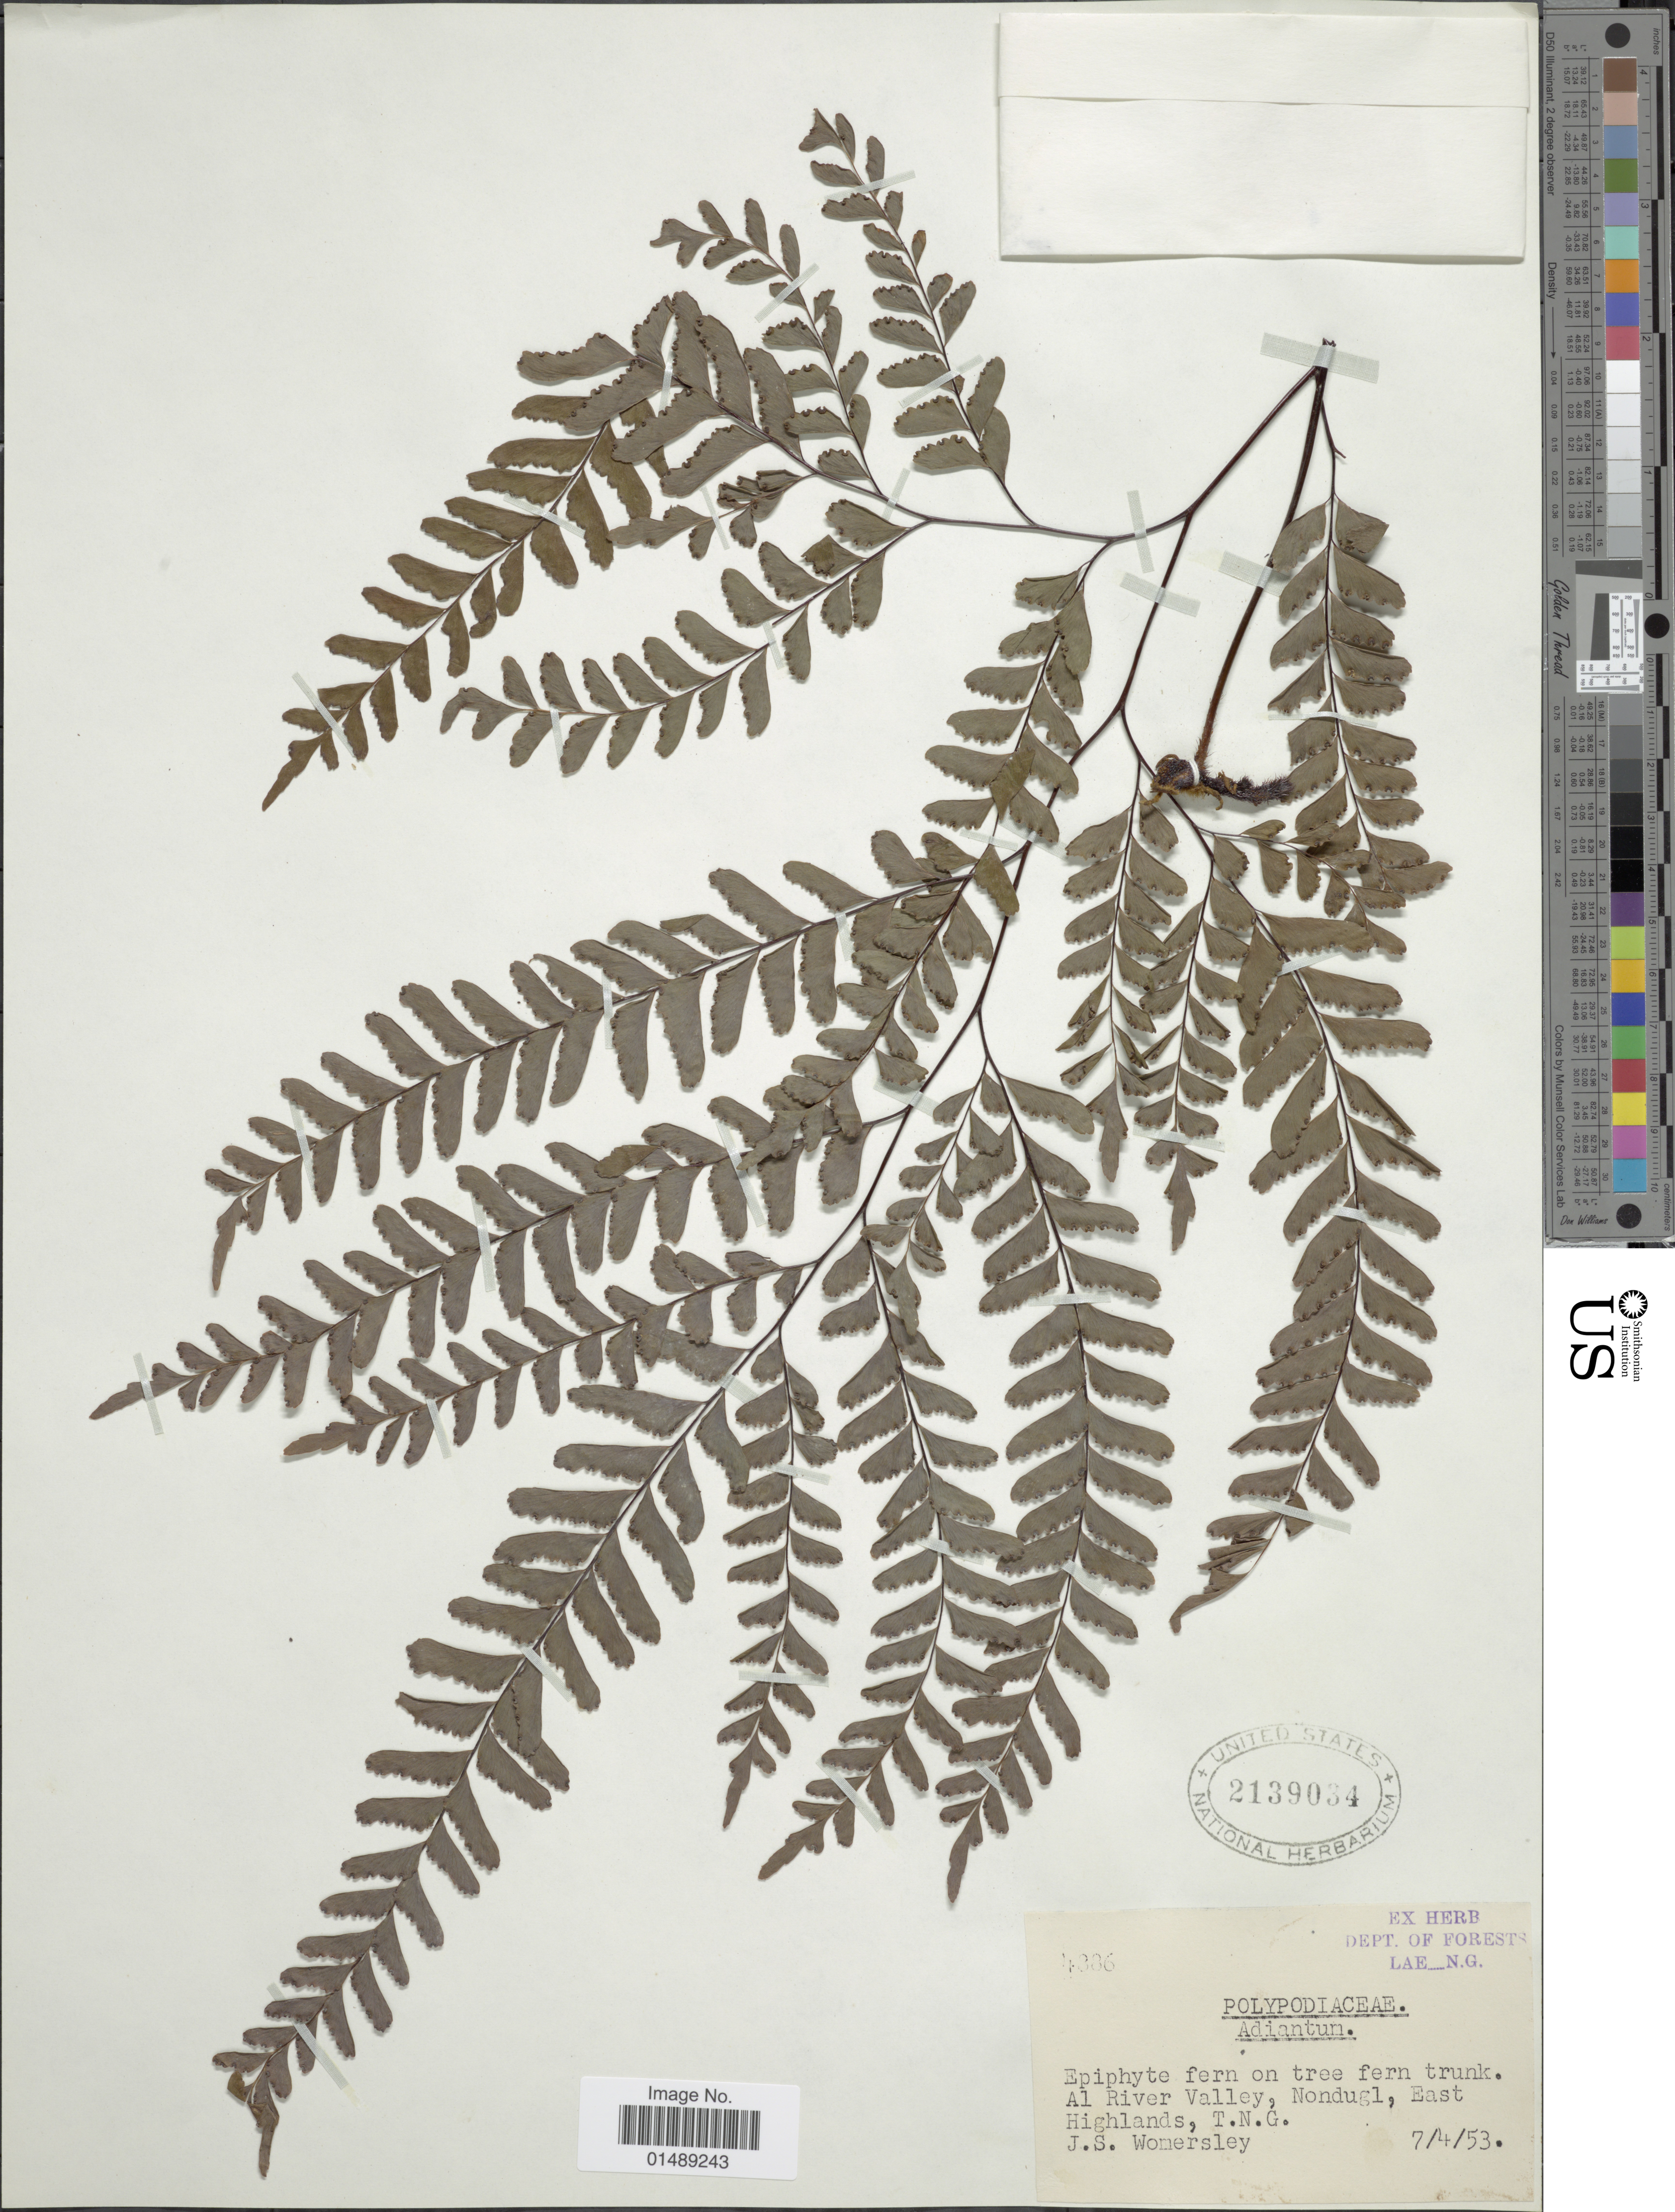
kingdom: Plantae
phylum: Tracheophyta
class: Polypodiopsida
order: Polypodiales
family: Pteridaceae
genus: Adiantum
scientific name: Adiantum sp.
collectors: J. S. Womersley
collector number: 4386*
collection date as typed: Transcribed d/m/y: 7/4/53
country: Papua New Guinea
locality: Al River Valley, Nondugl, East Highlands, T.N.G.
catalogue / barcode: US 2109034